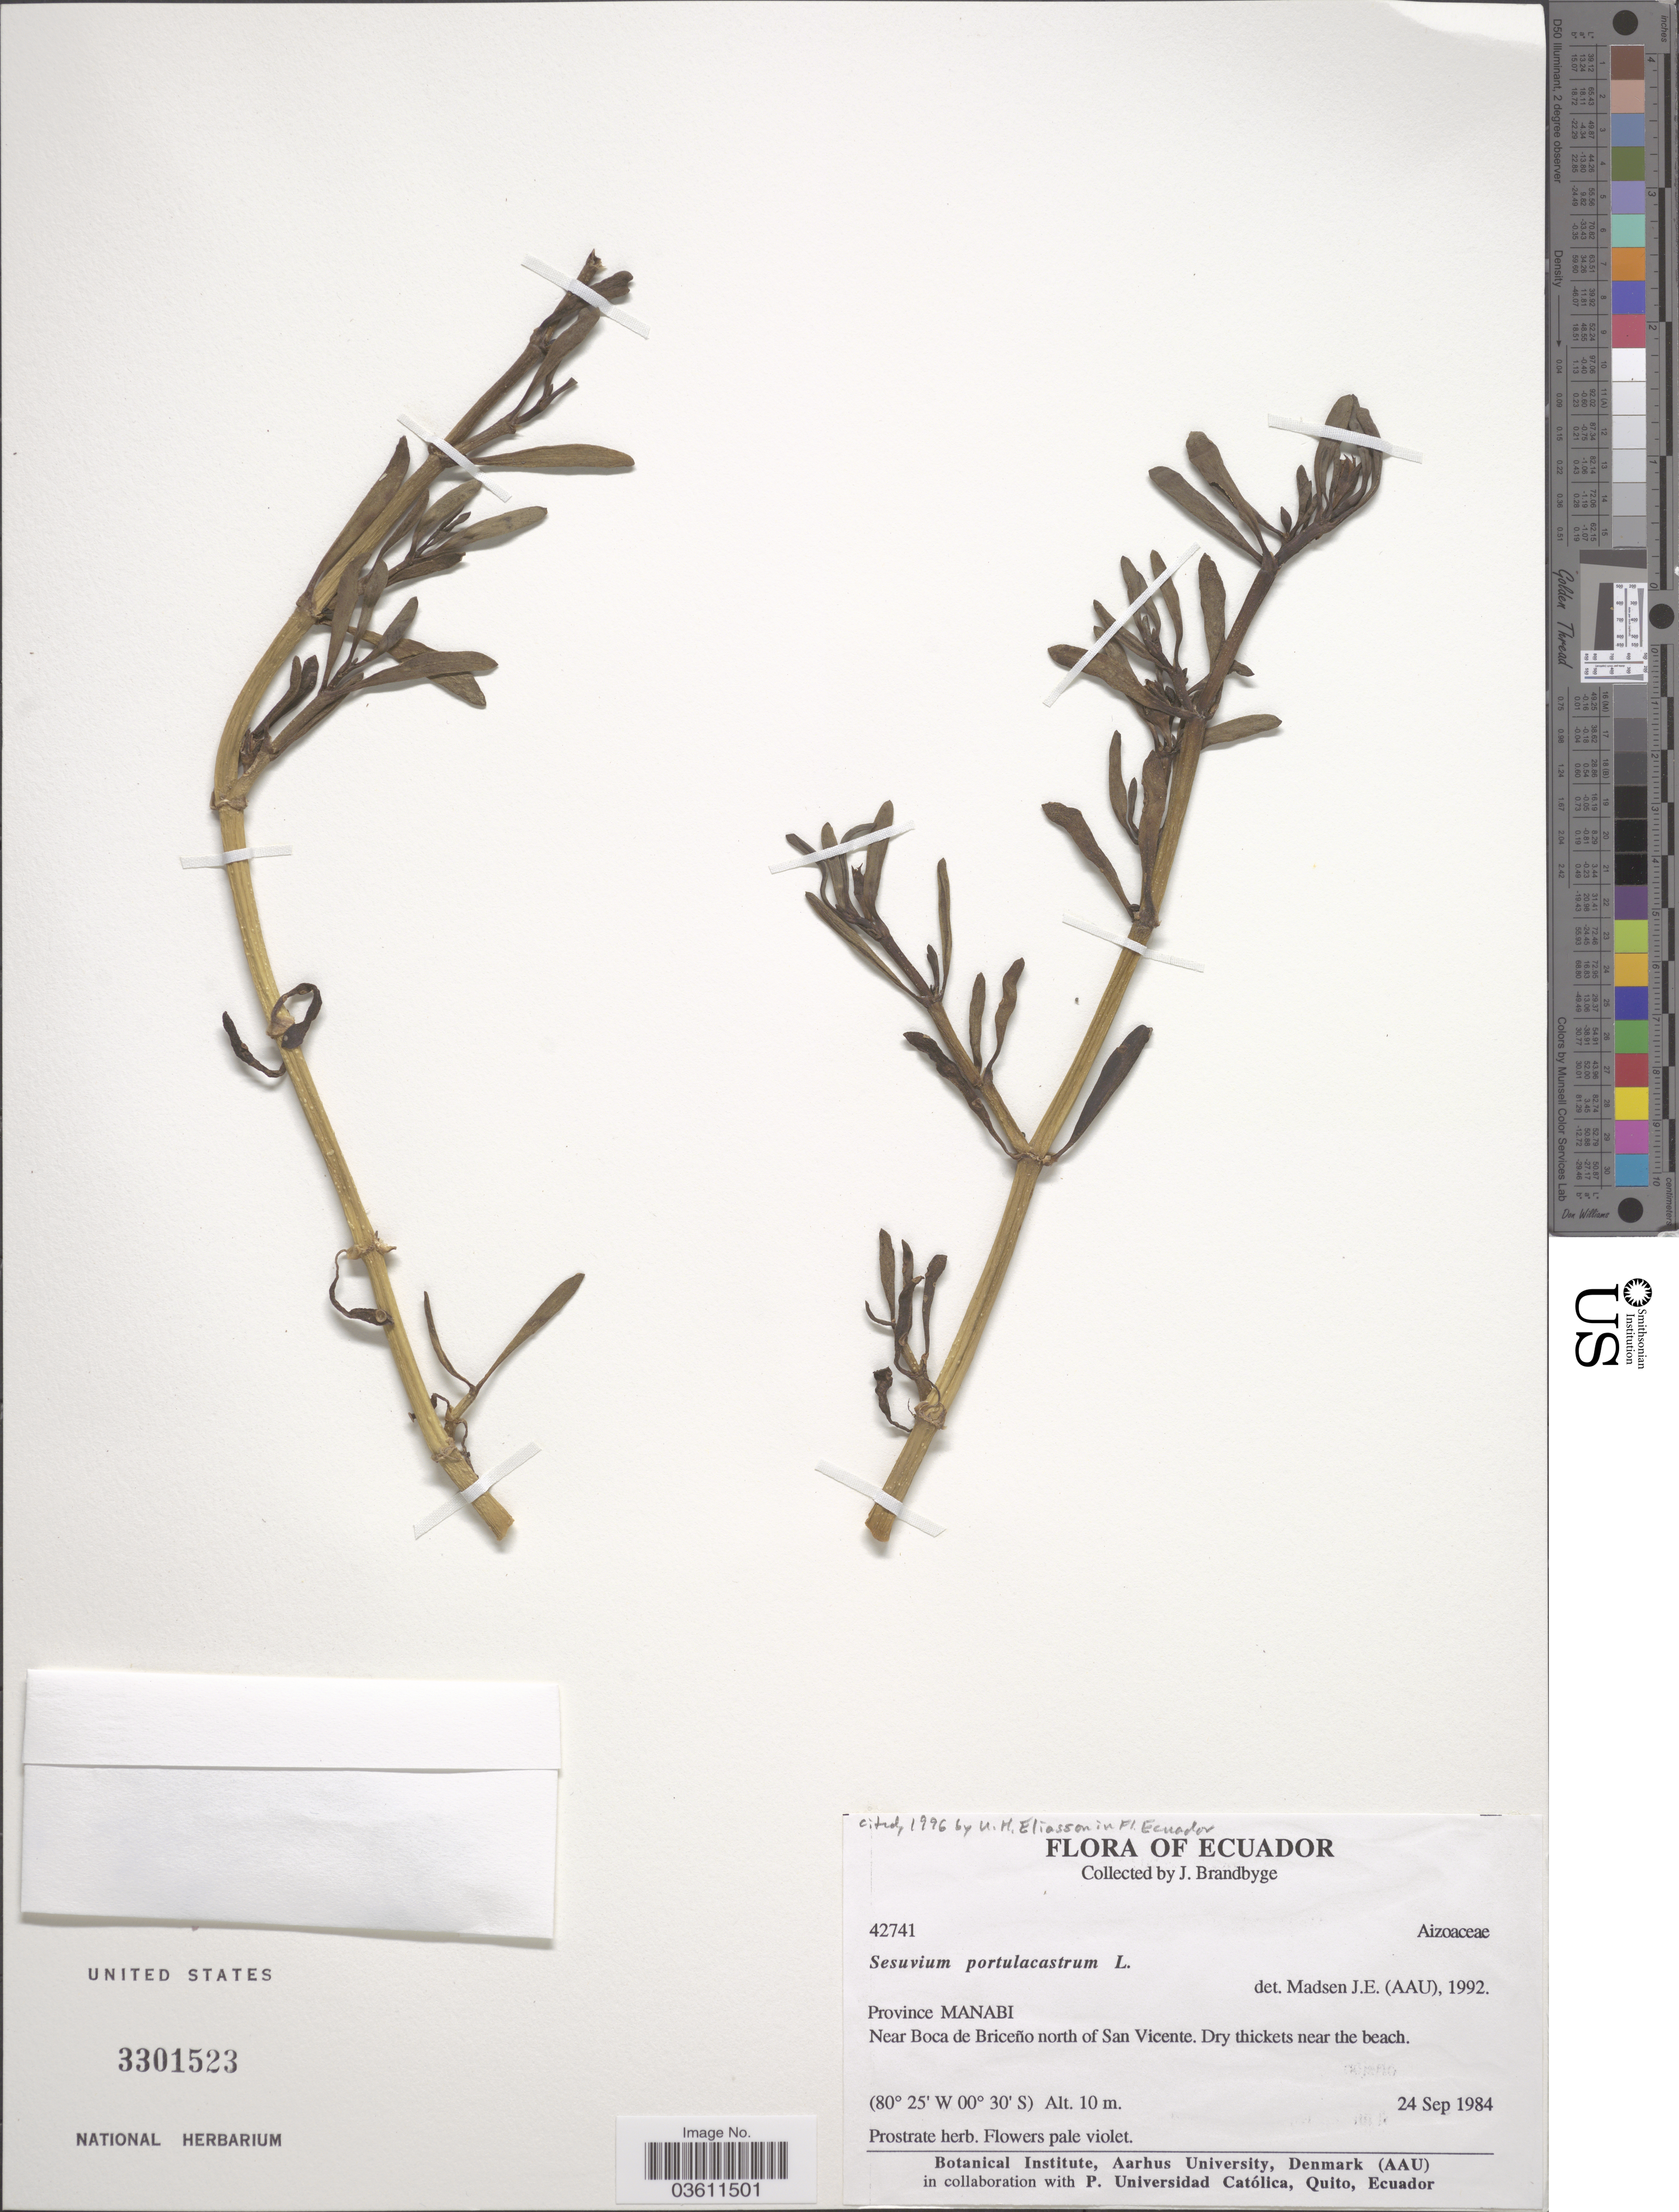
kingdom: Plantae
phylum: Tracheophyta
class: Magnoliopsida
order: Caryophyllales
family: Aizoaceae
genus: Sesuvium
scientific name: Sesuvium portulacastrum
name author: (L.) L.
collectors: J. Brandbyge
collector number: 42741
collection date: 1984-09-24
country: Ecuador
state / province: Manabí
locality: Near Boca de Briceño north of San Vicente.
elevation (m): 10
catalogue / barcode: US 3301523